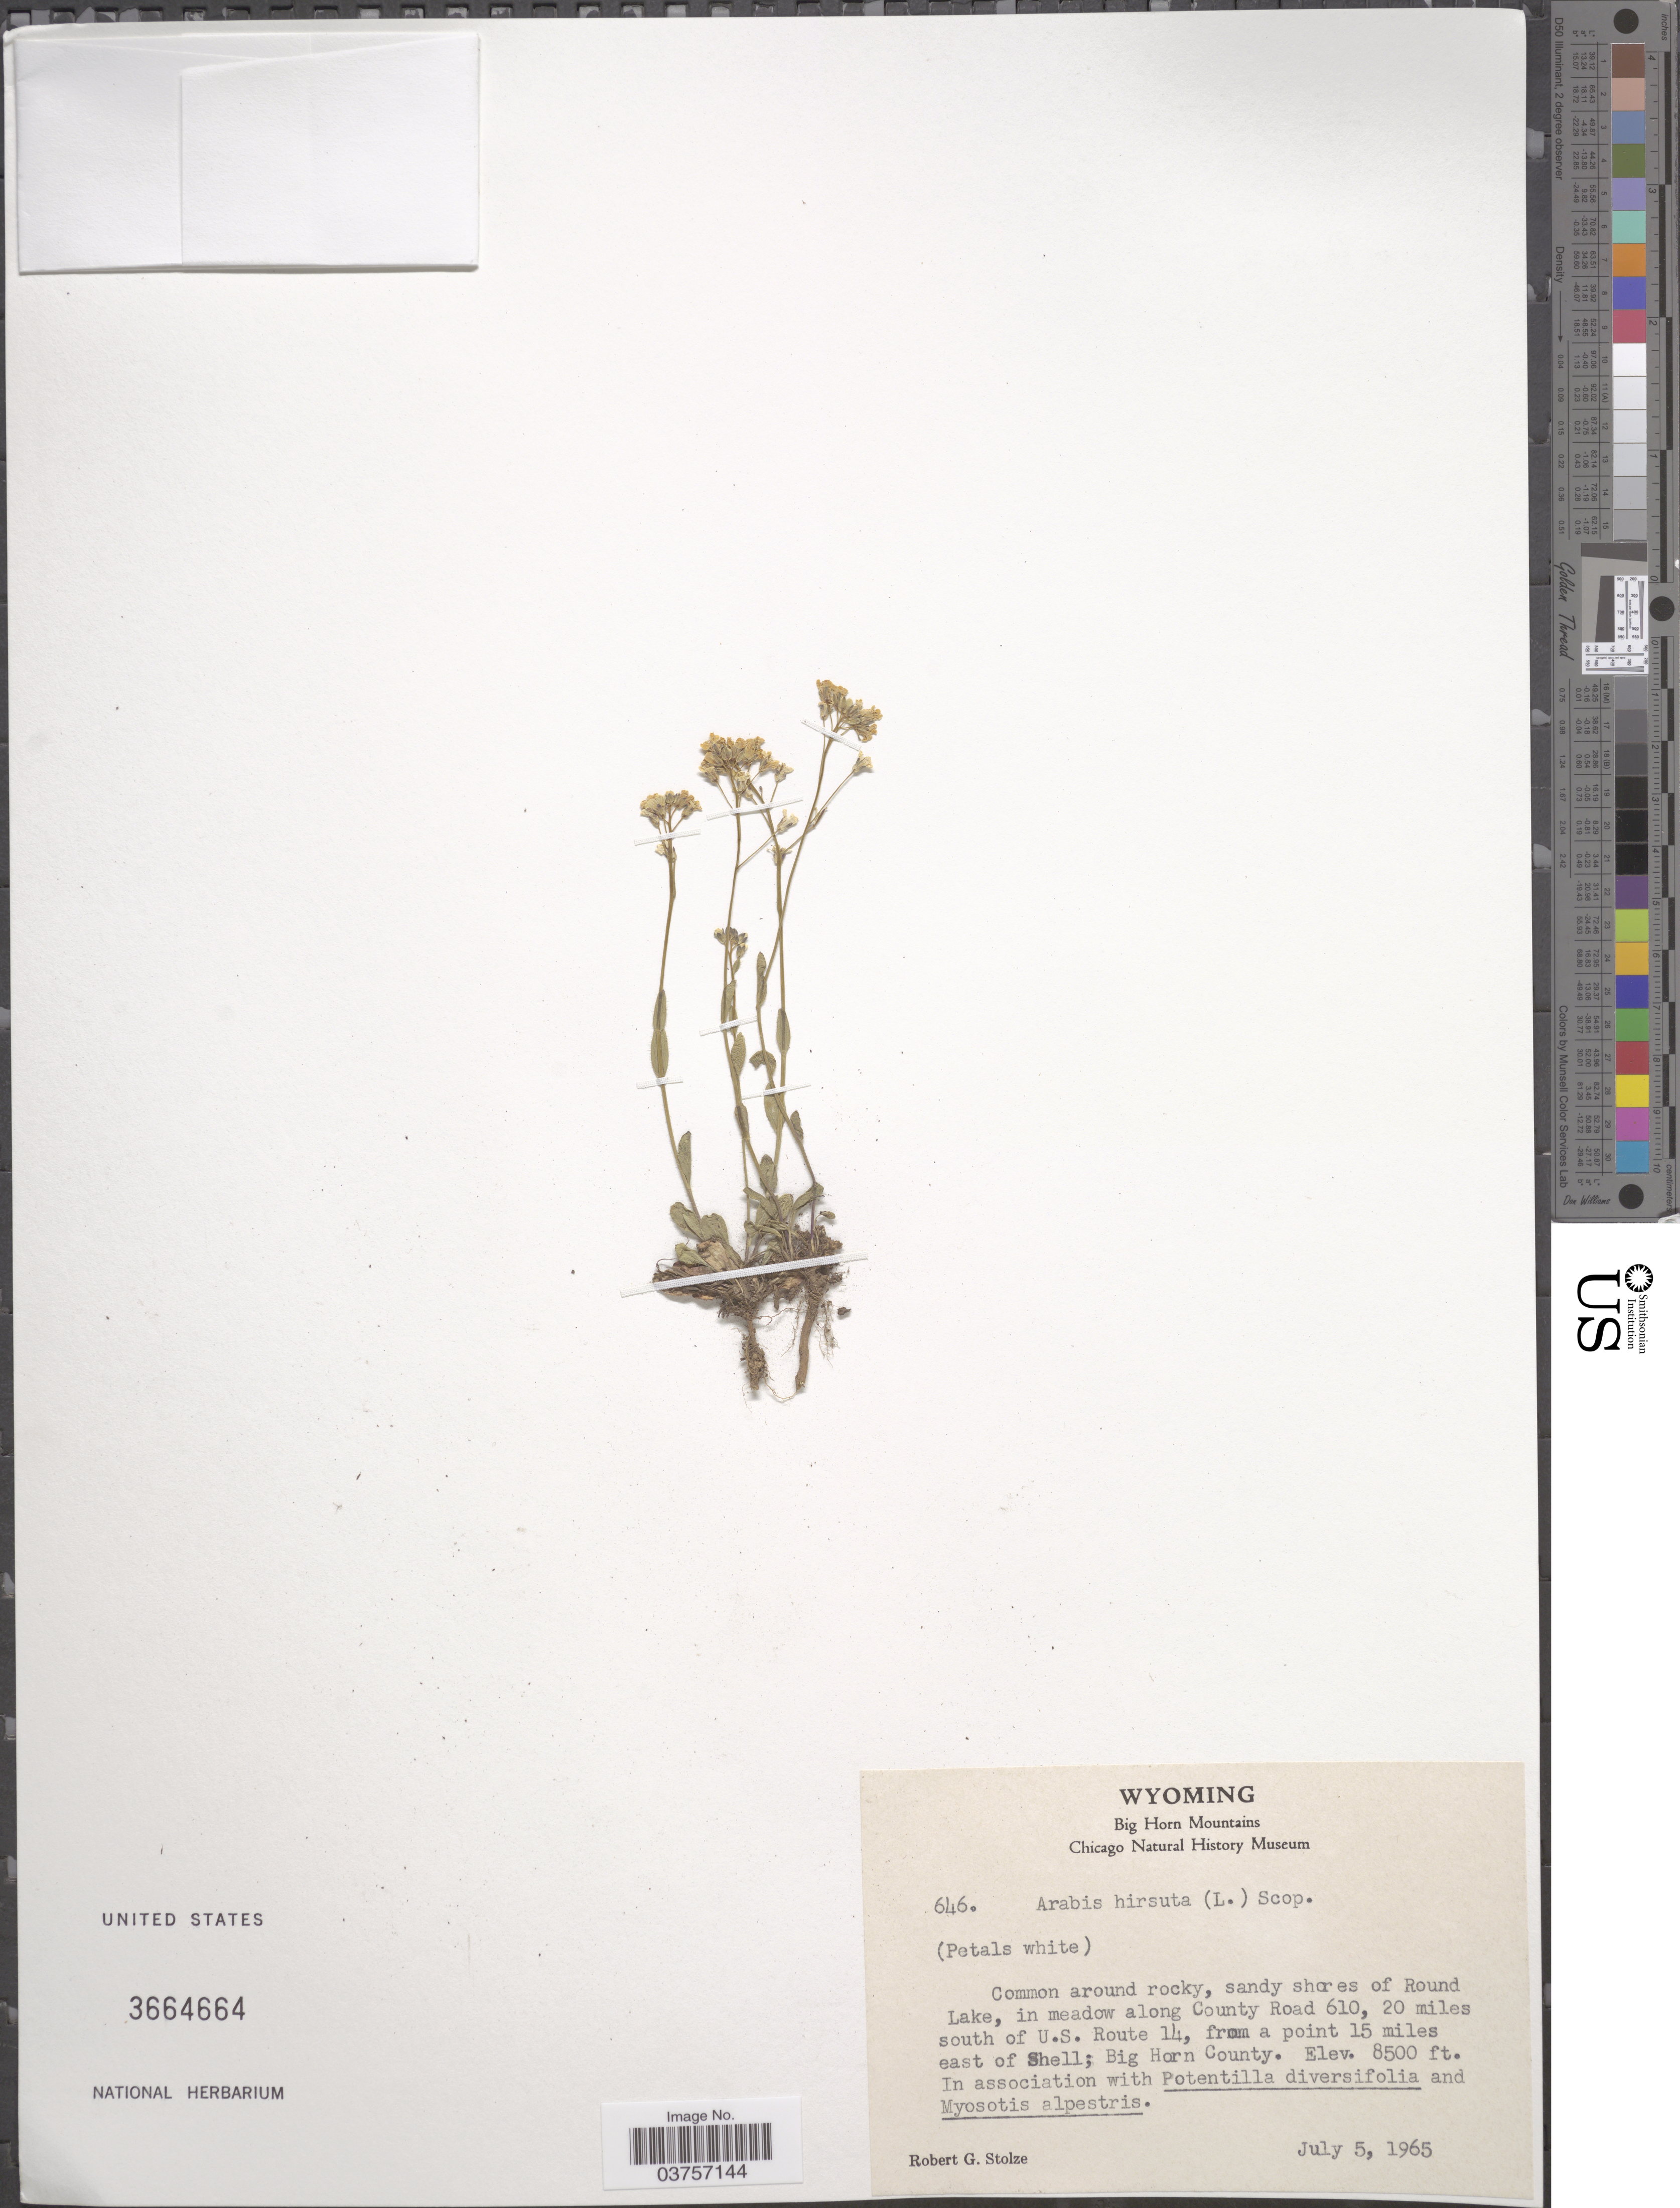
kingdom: Plantae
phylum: Tracheophyta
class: Magnoliopsida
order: Brassicales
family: Brassicaceae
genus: Arabis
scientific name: Arabis hirsuta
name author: (L.) Scop.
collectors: R. G. Stolze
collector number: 646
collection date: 1965-07-05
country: United States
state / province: Wyoming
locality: Big Horn Mountains. Sandy shores of Round Lake, in meadow along County Road 610, 20 miles south of U.S. Route 14, from a point 15 miles east of Shell; Big Horn County.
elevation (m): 2591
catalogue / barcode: US 3664664